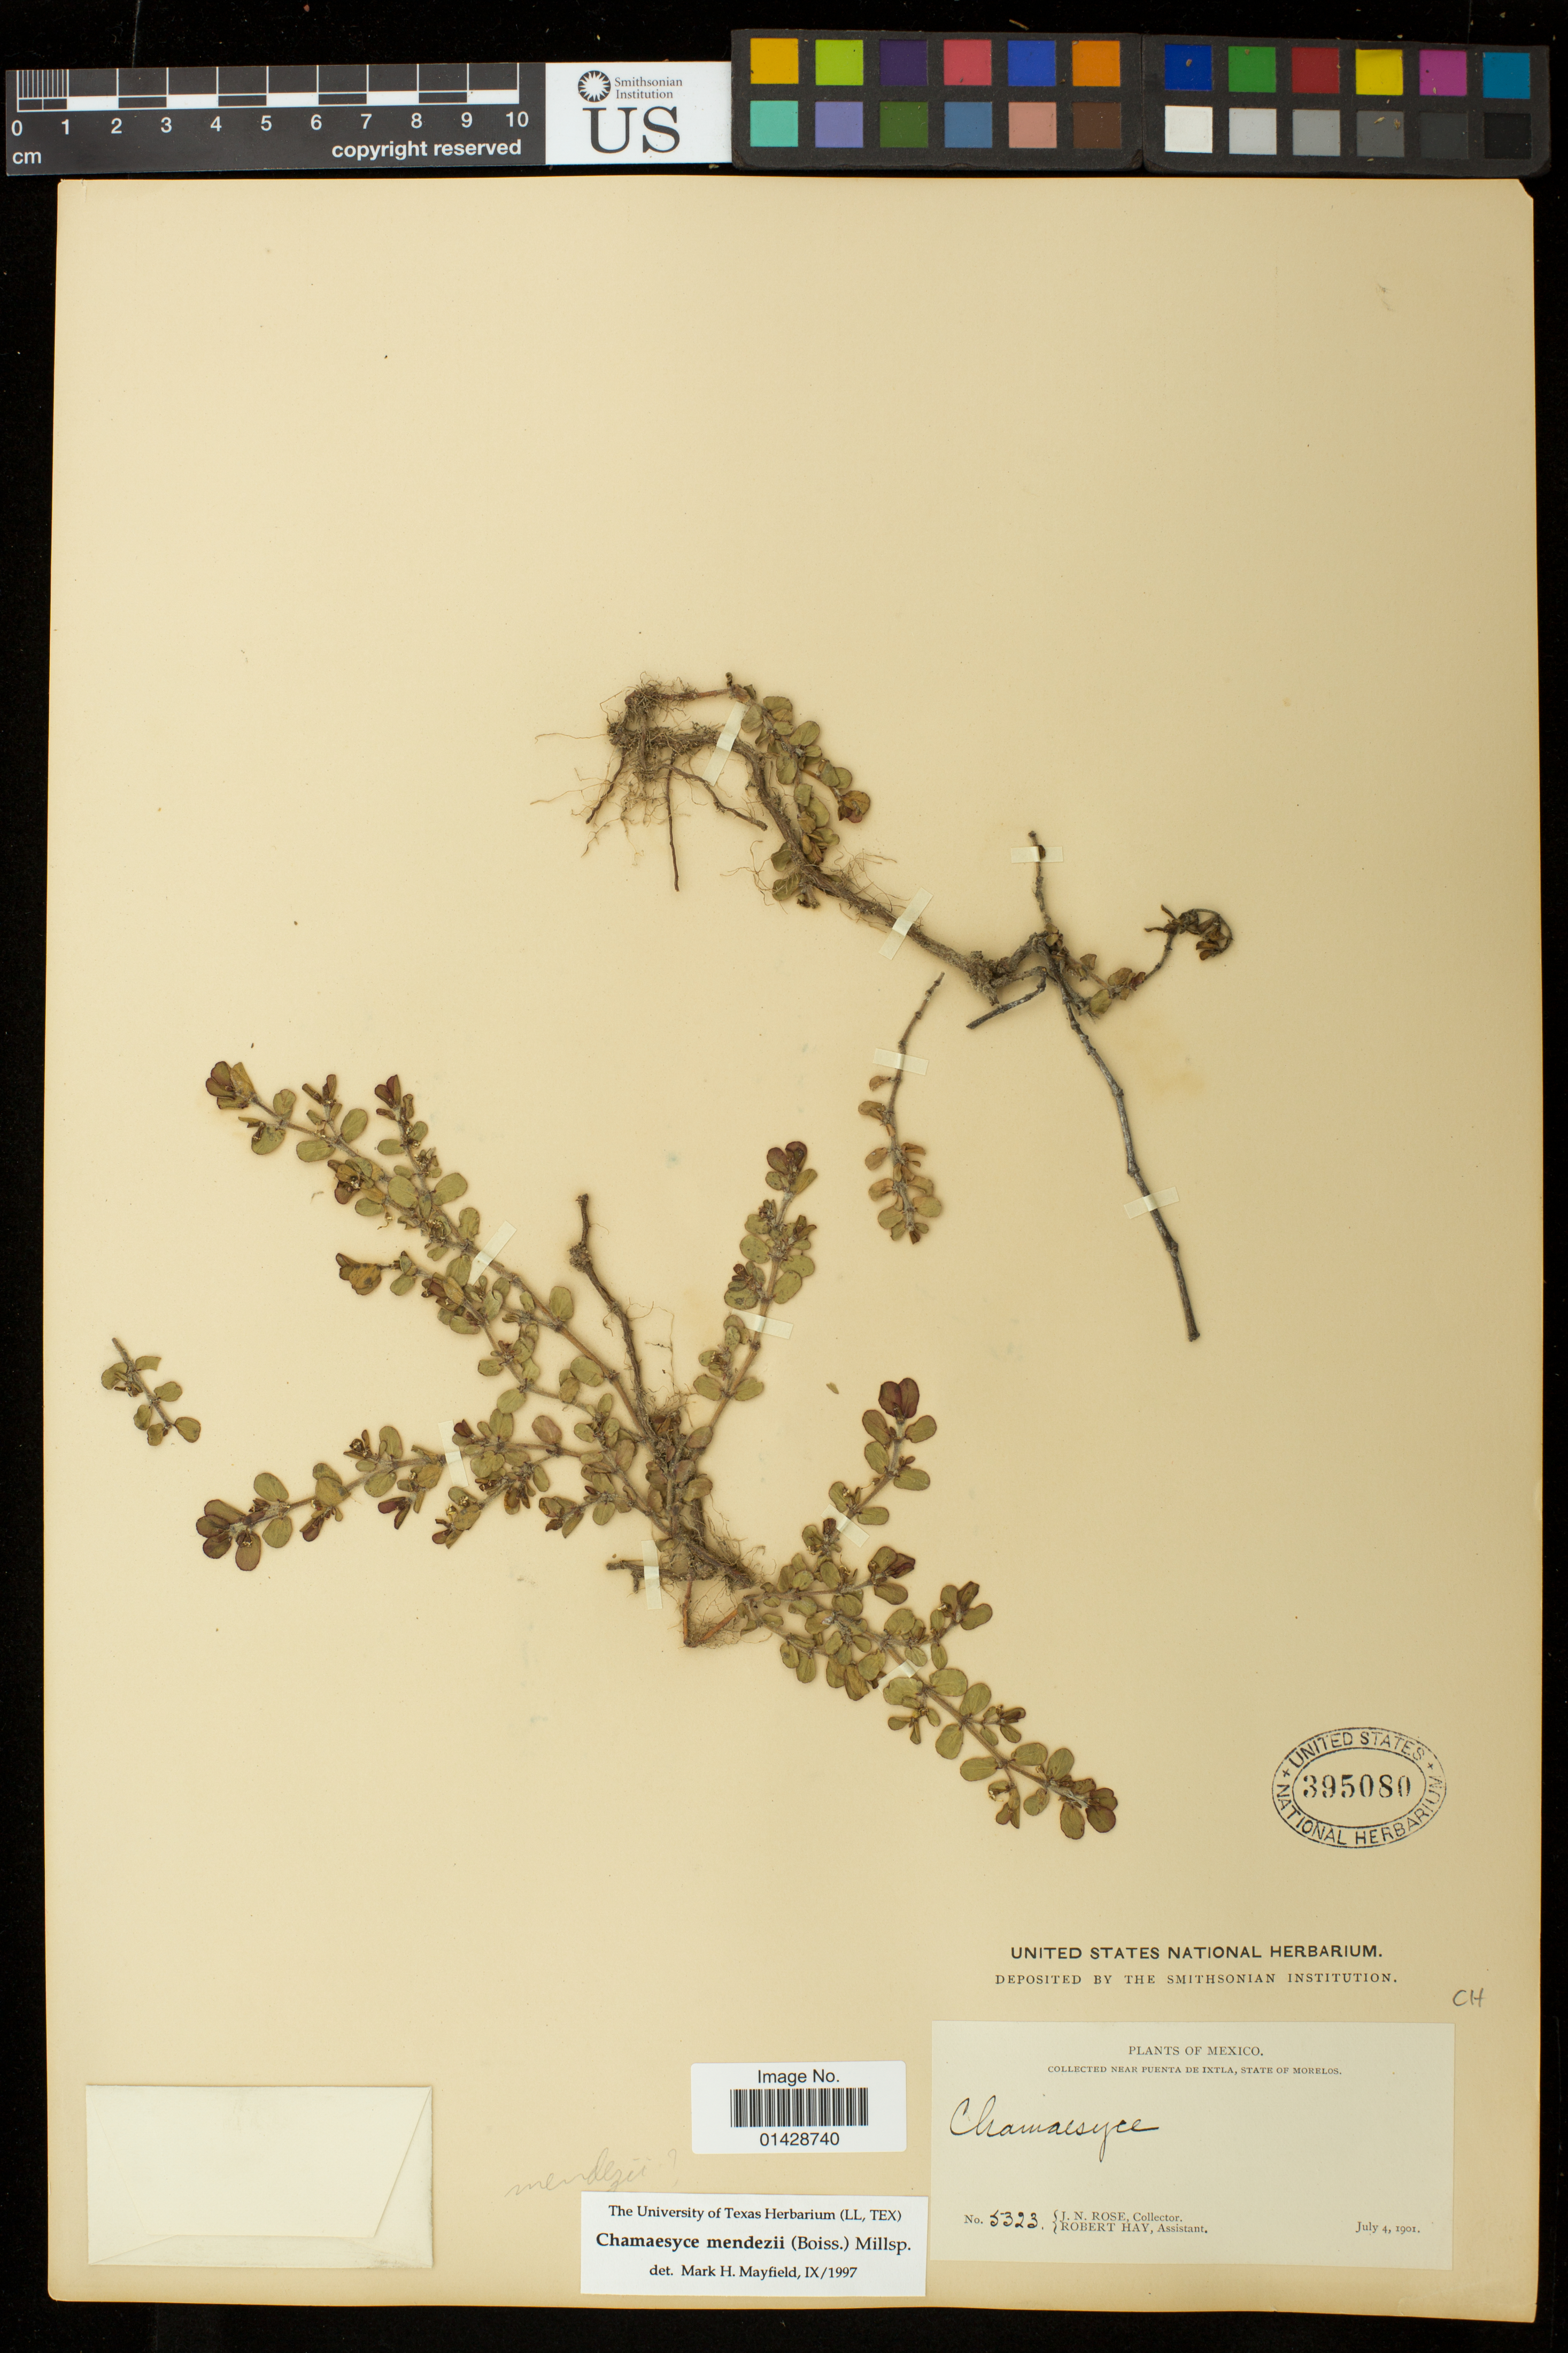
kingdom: Plantae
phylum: Tracheophyta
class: Magnoliopsida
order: Malpighiales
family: Euphorbiaceae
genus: Euphorbia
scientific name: Euphorbia mendezii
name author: Boiss.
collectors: J. N. Rose & R. Hay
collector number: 5323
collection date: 1901-07-04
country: Mexico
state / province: Morelos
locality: Near Puenta de Ixtla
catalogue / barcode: US 395080